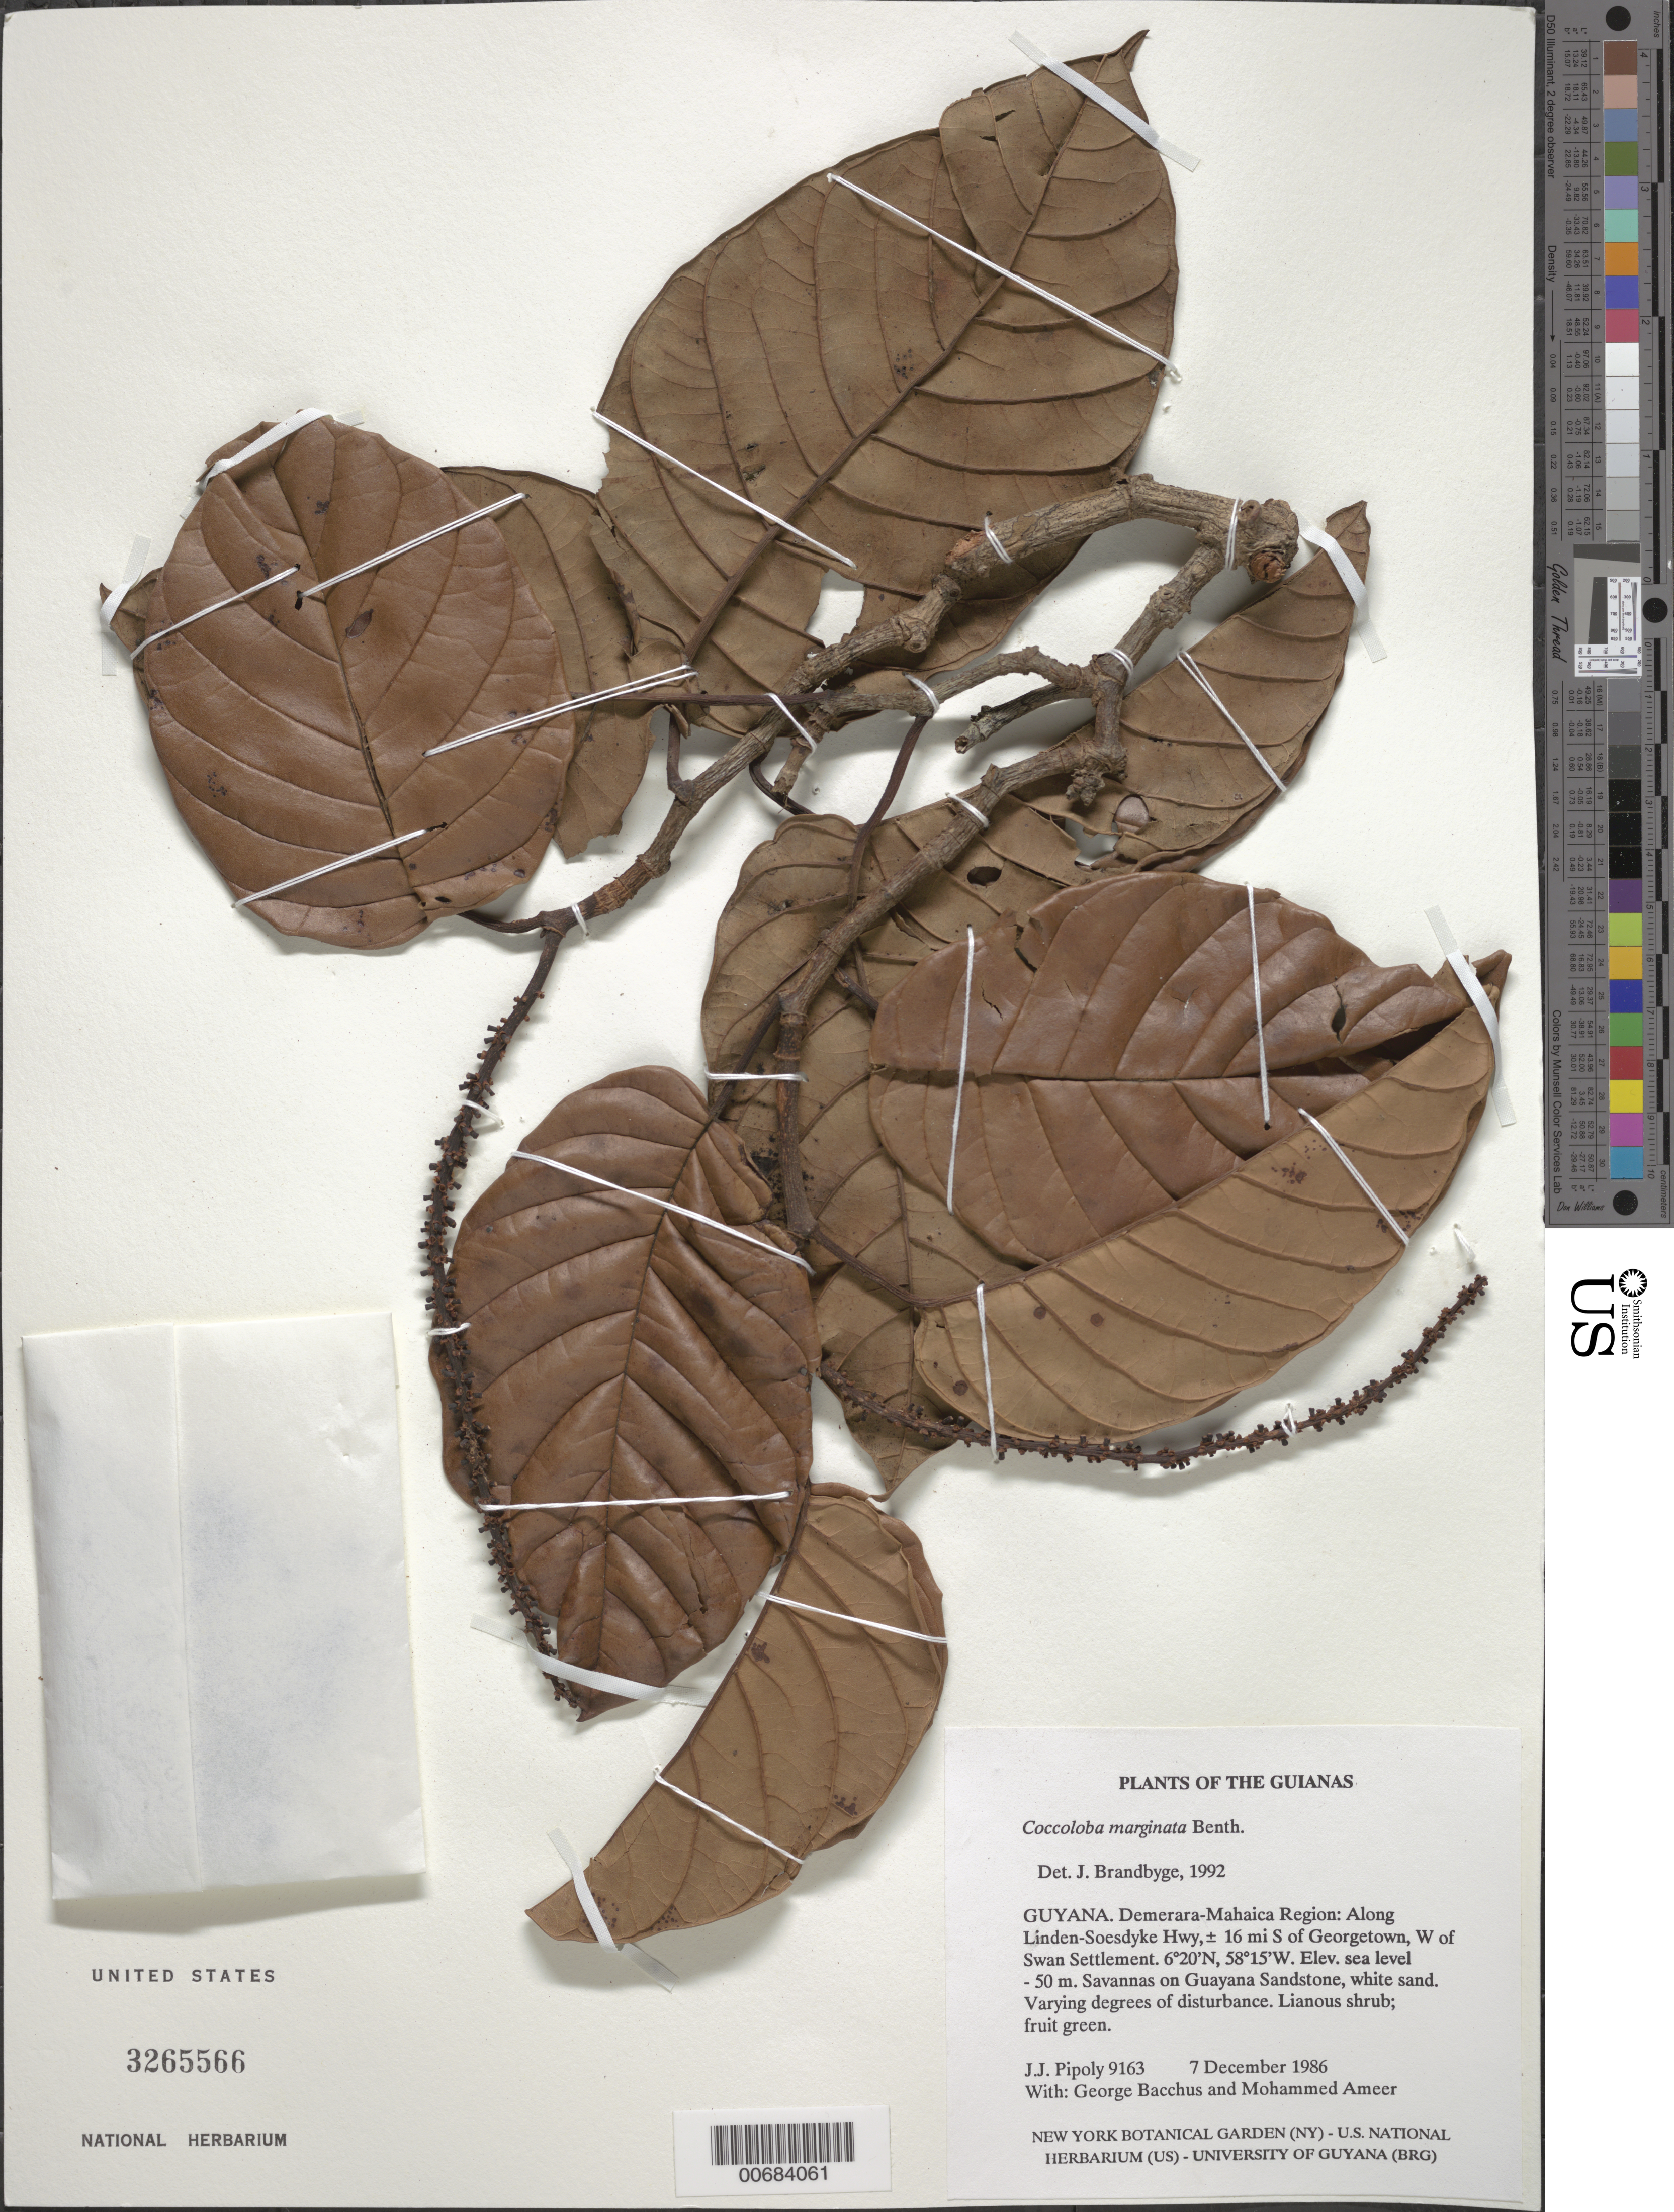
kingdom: Plantae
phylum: Tracheophyta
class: Magnoliopsida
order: Caryophyllales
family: Polygonaceae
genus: Coccoloba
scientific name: Coccoloba marginata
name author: Benth.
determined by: Brandbyge, J.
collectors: J. J. Pipoly, G. Bacchus & M. Ameer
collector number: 9163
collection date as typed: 7 December 1986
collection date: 1986-12-07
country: Guyana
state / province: Demerara-Mahaica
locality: Along Linden-Soesdyke Hwy,± 16 mi S of Georgetown, W of Swan Settlement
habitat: Savannas on Guayana Sandstone, white sand. Varying degrees of disturbance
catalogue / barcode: US 3265566